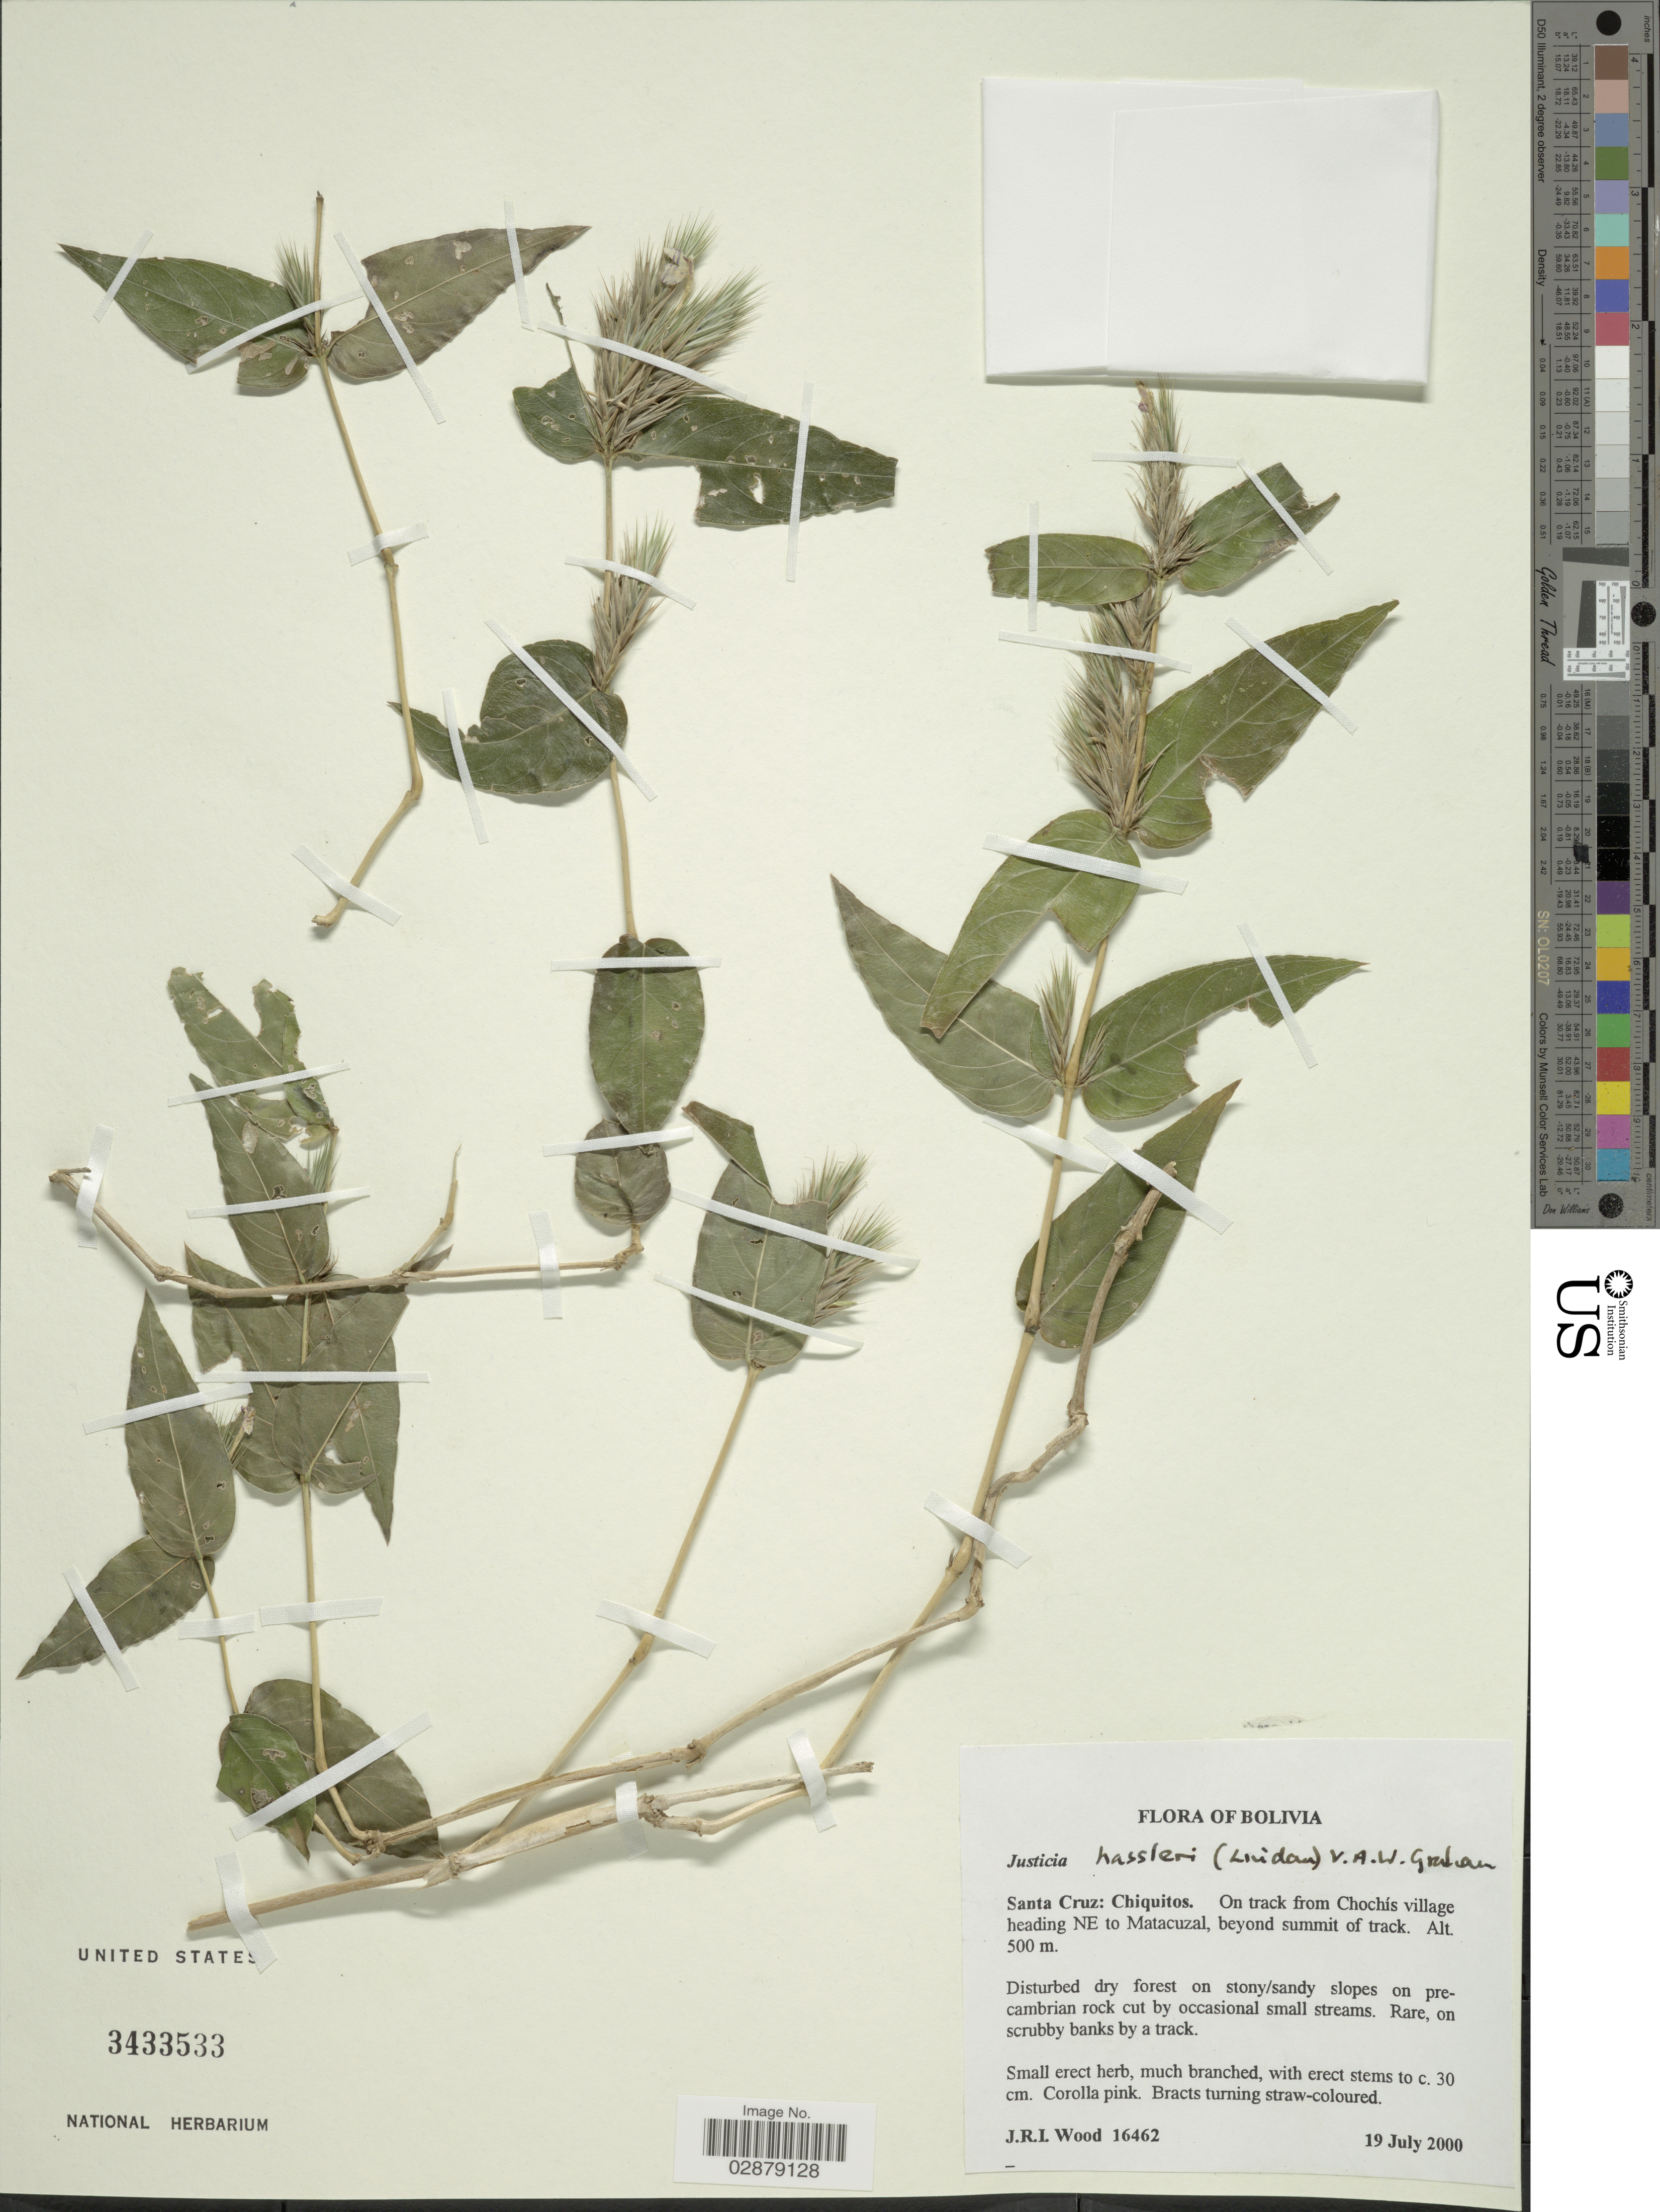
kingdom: Plantae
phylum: Tracheophyta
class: Magnoliopsida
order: Lamiales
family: Acanthaceae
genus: Justicia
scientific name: Justicia hassleri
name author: (Lindau) V.A.W. Graham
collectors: J. R. I. Wood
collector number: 16462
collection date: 2000-07-19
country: Bolivia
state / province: Santa Cruz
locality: Chiquitos. On track from Chochís village heading NE to Matacuzal, beyond summit of track.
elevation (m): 500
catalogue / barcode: US 3433533